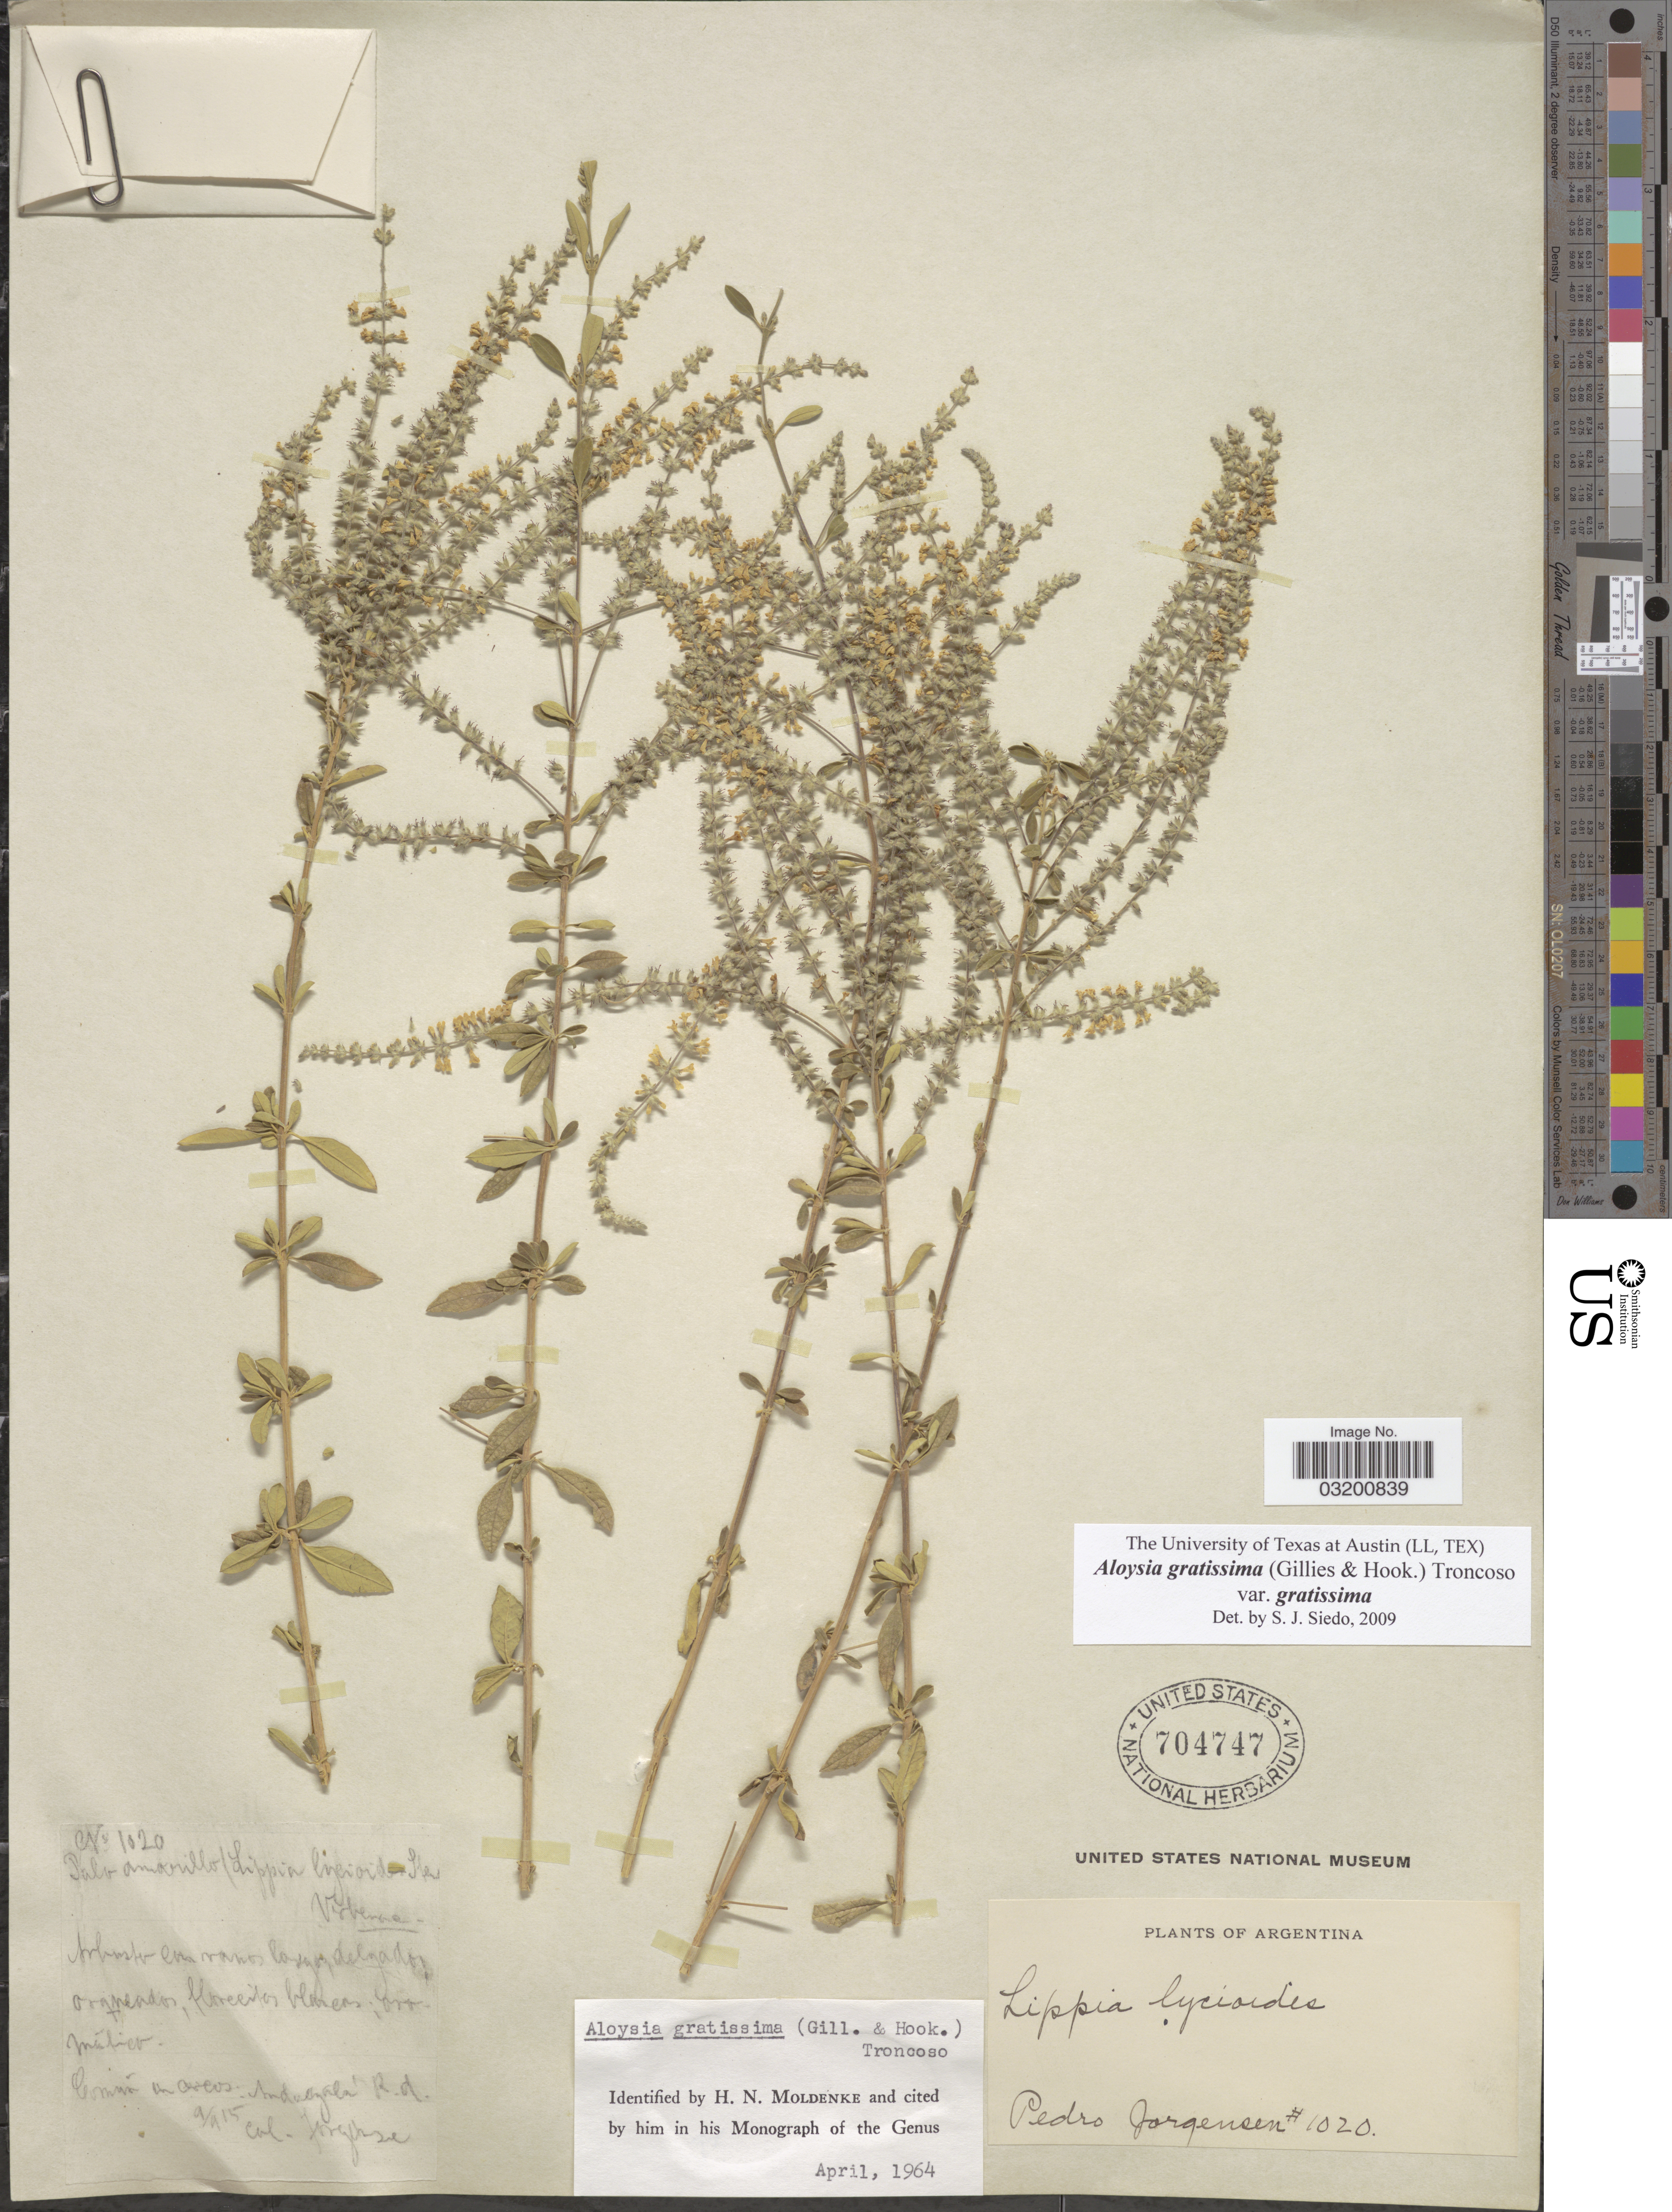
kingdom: Plantae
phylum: Tracheophyta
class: Magnoliopsida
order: Lamiales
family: Verbenaceae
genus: Aloysia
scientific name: Aloysia gratissima var. gratissima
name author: (Gillies & Hook.) Tronc.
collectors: P. Jörgensen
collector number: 1020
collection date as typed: Transcribed d/m/y: 9/9/15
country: Argentina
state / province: Catamarca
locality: Andalgala R.d.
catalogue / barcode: US 704747